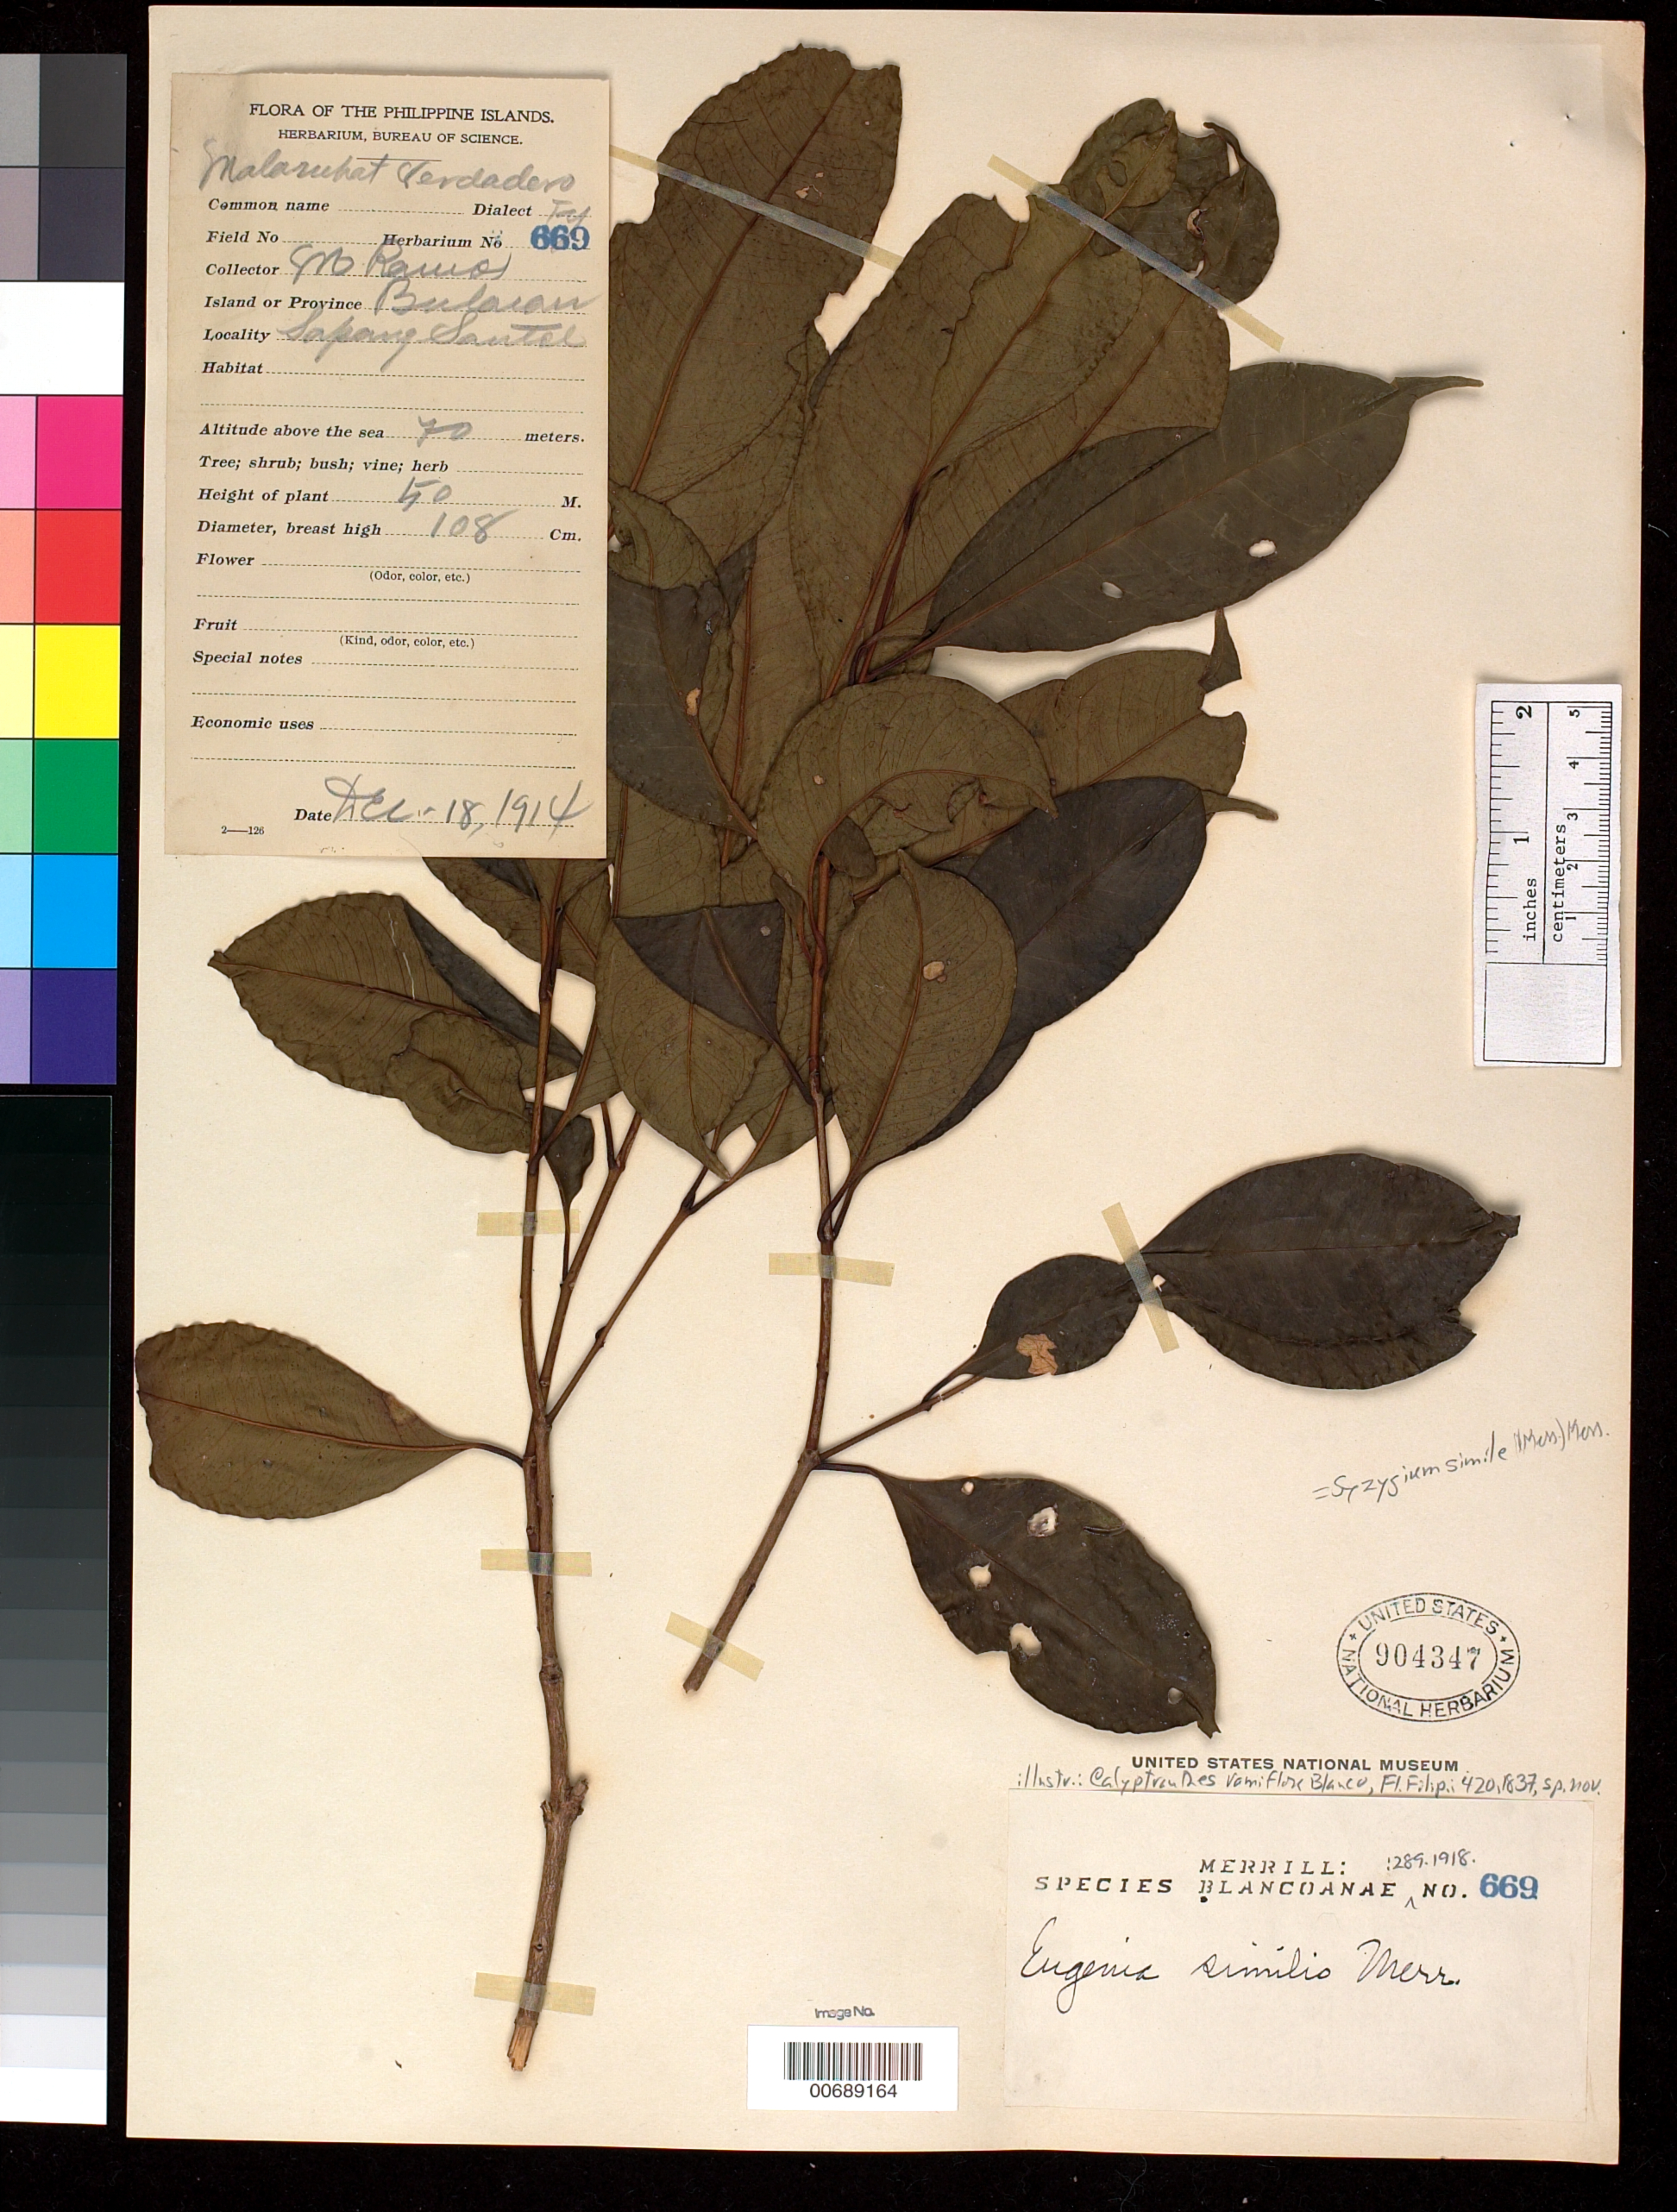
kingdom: Plantae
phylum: Tracheophyta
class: Magnoliopsida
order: Myrtales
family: Myrtaceae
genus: Syzygium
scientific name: Syzygium simile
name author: (Merr.) Merr.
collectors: M. Ramos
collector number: Sp. Blancoan. 0669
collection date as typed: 18 Dec 1914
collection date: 1914-12-18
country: Philippines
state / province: Central Luzon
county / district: Bulacan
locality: Angat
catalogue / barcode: US 904347